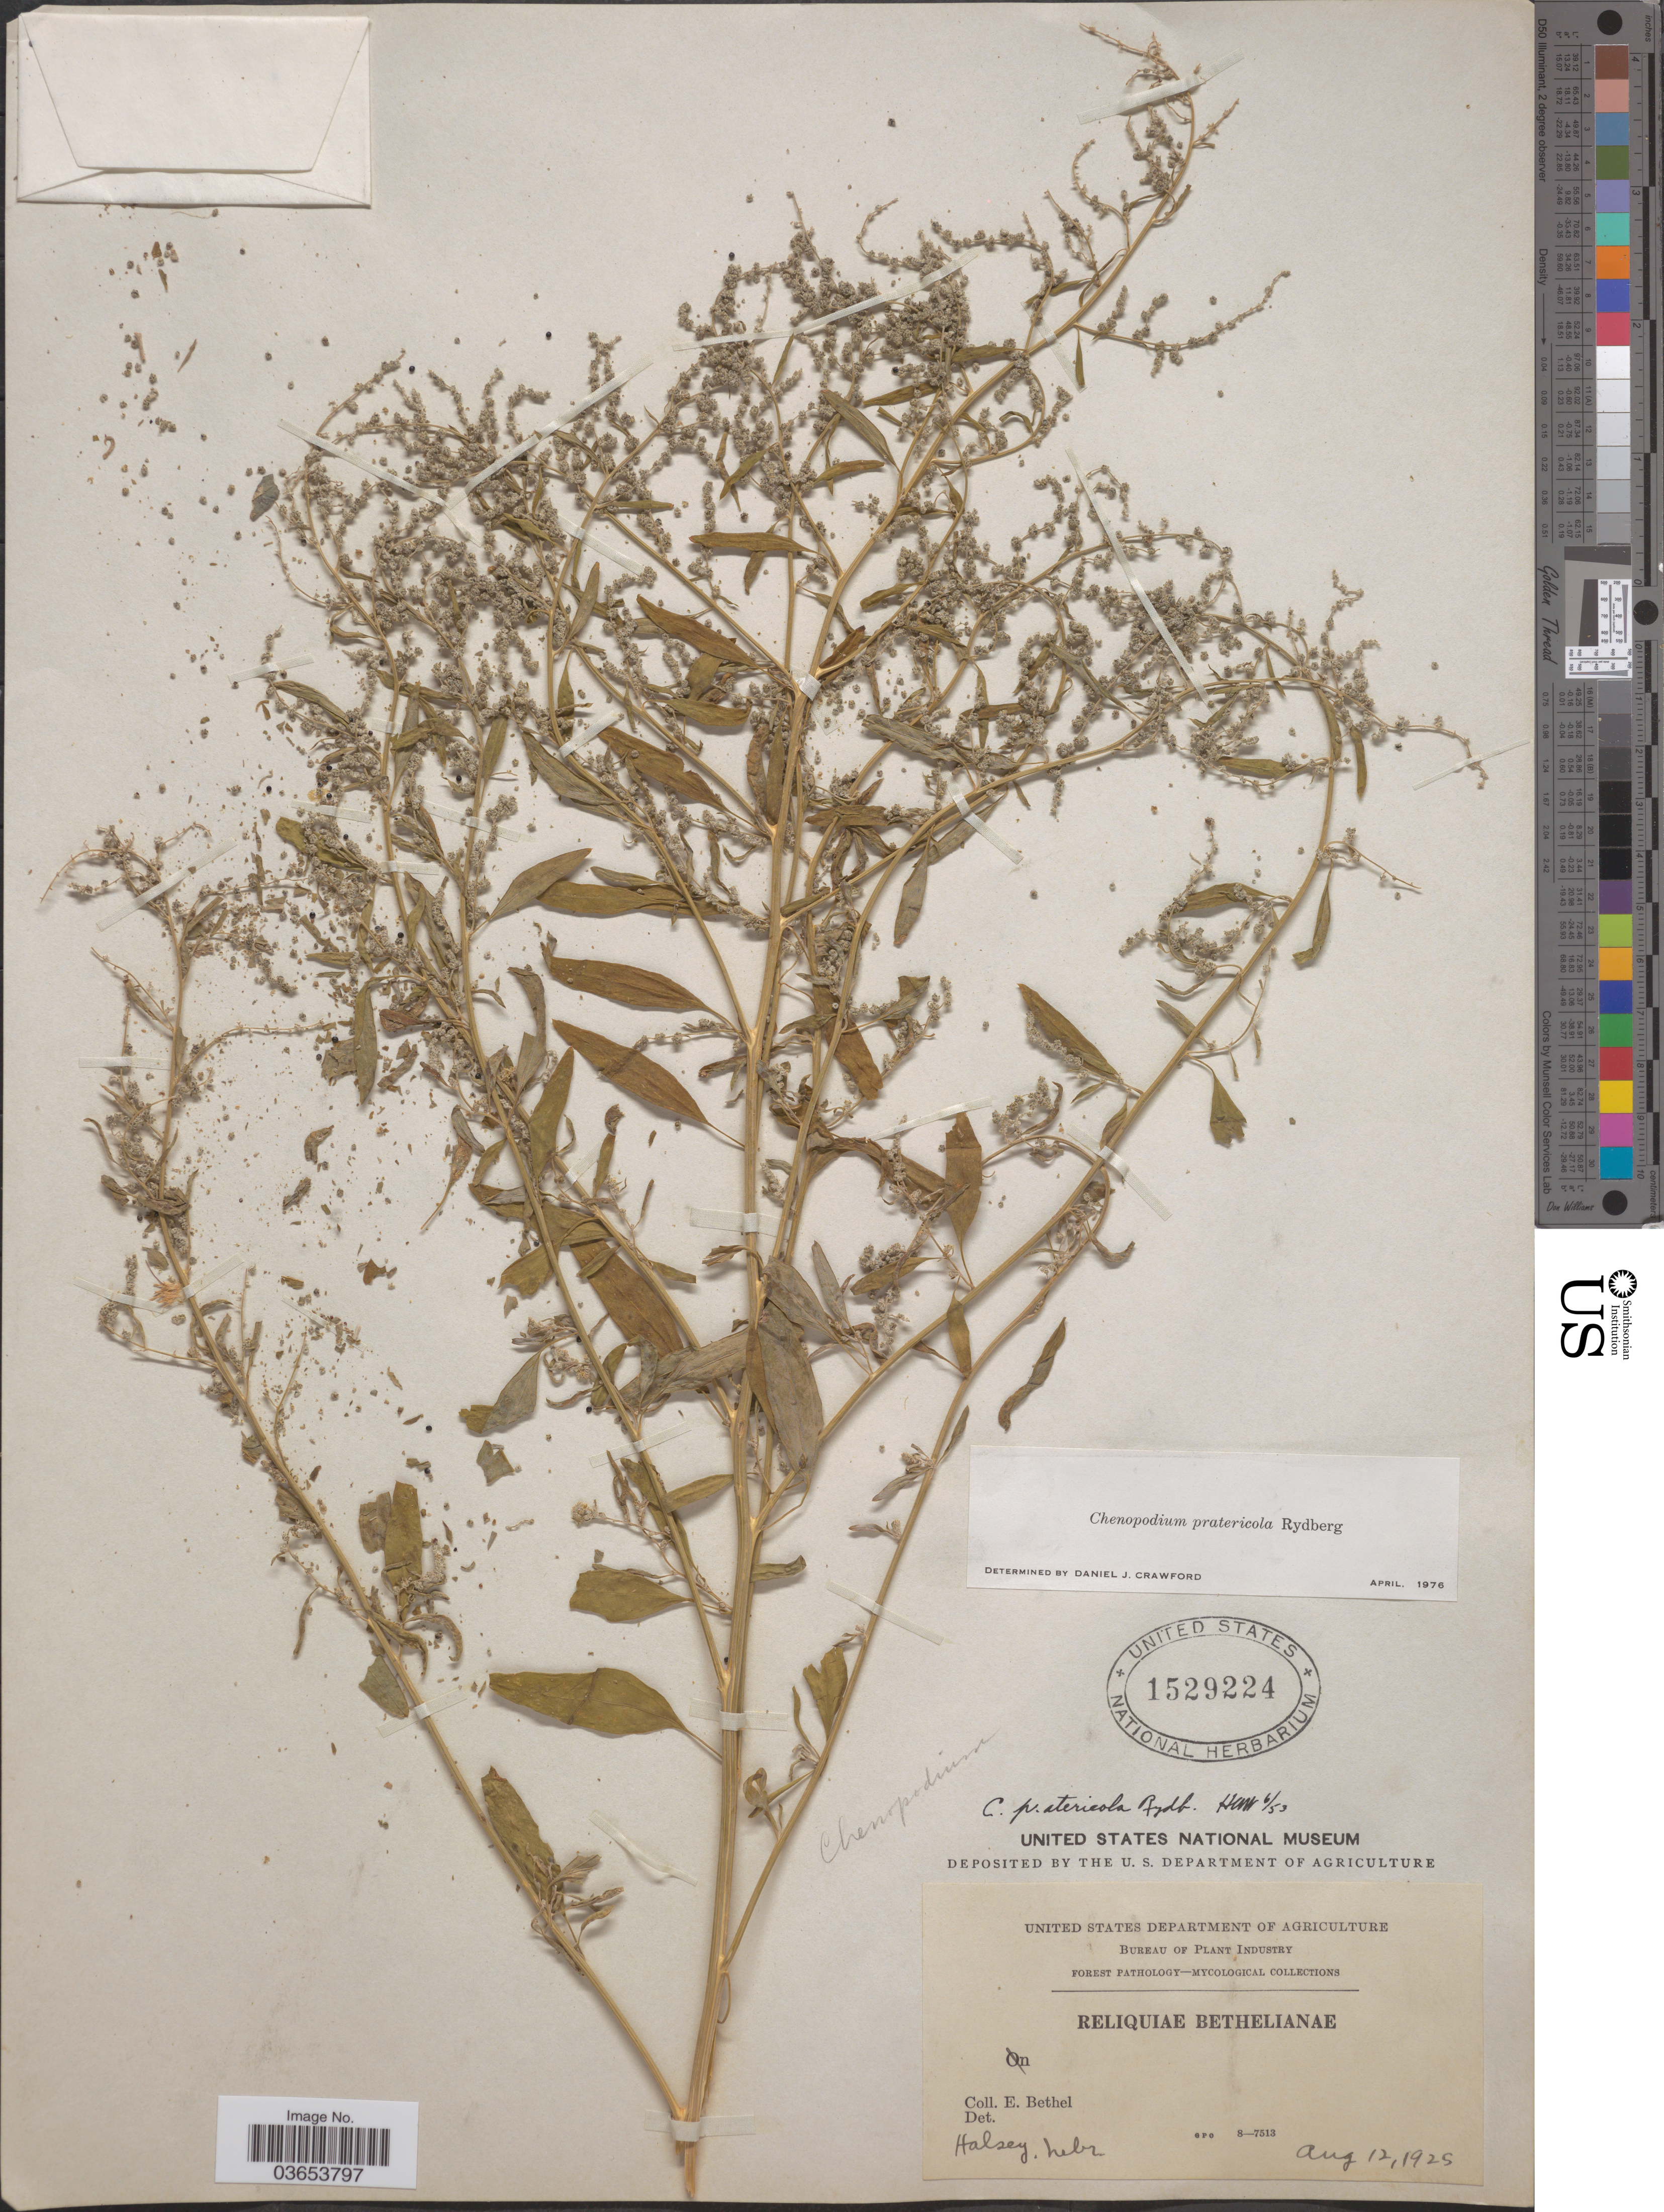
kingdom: Plantae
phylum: Tracheophyta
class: Magnoliopsida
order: Caryophyllales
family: Amaranthaceae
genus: Chenopodium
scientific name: Chenopodium pratericola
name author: Rydb.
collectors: E. Bethel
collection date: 1925-08-12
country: United States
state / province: Nebraska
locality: Halsey.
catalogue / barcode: US 1529224